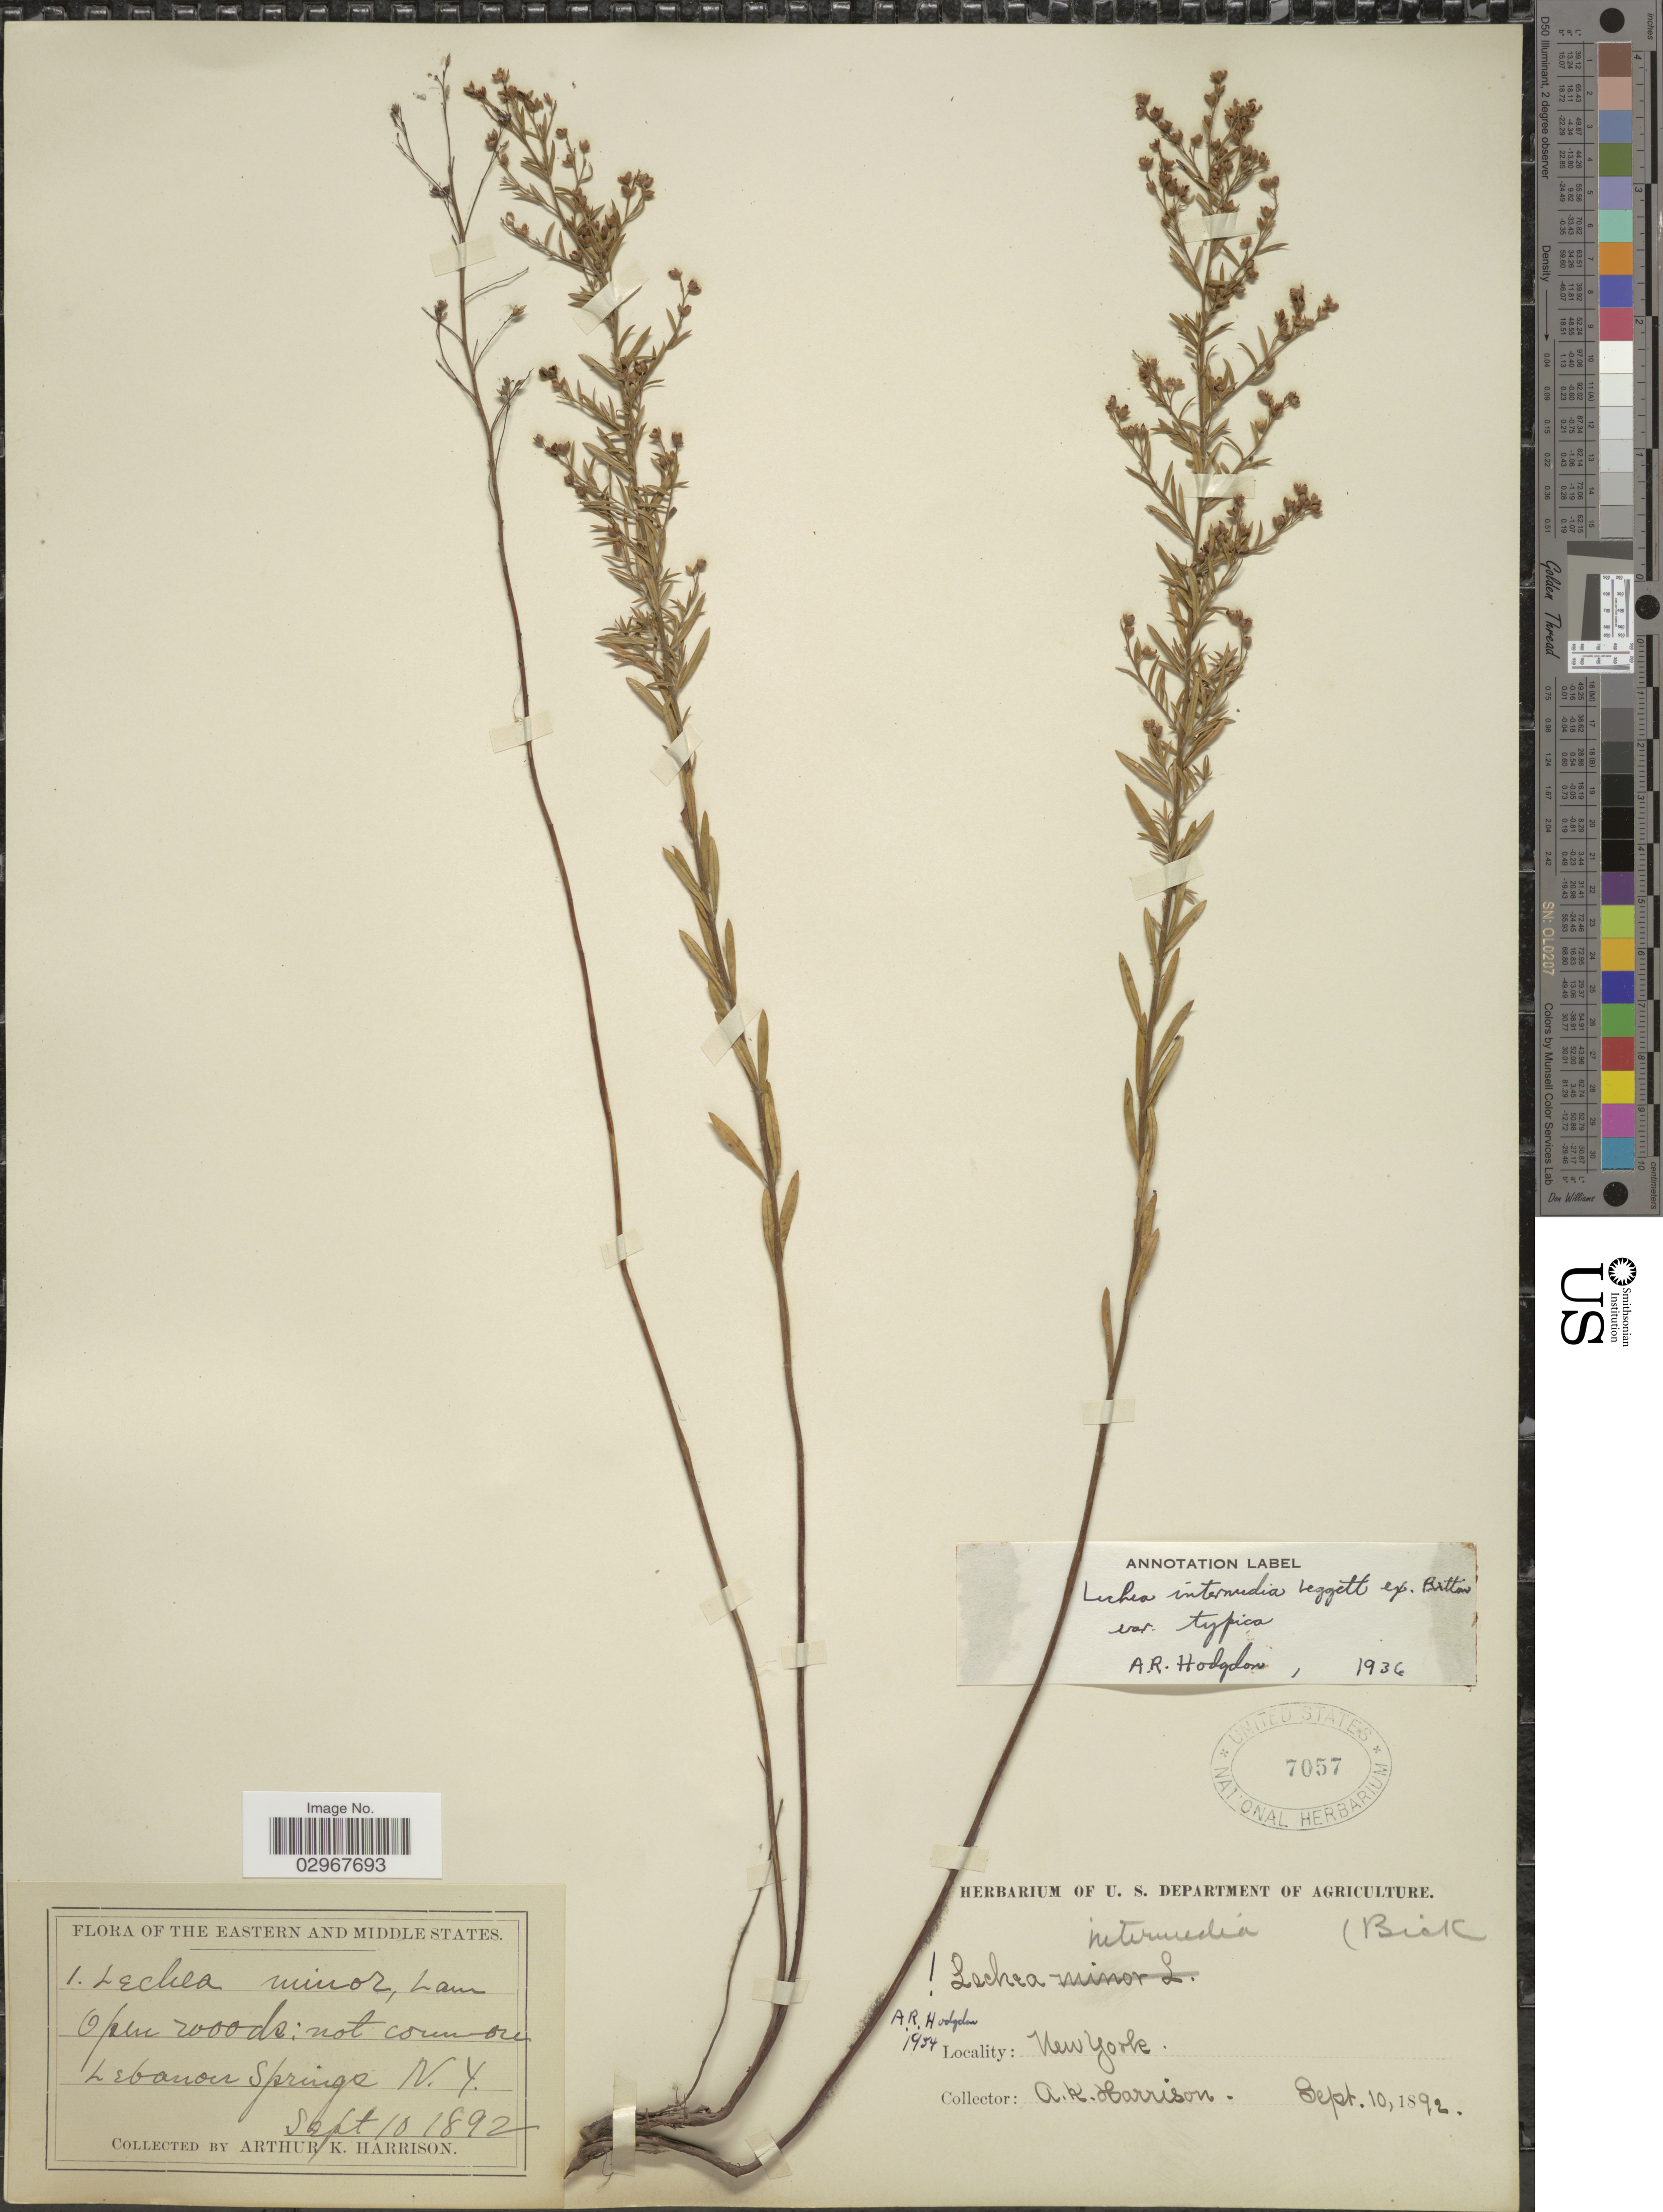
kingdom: Plantae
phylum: Tracheophyta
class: Magnoliopsida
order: Malvales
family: Cistaceae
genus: Lechea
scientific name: Lechea intermedia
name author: Legg. ex Britton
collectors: A. K. Harrison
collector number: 1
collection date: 1892-09-10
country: United States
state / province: New York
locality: Lebanon Springs, N.Y.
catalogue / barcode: US 7057